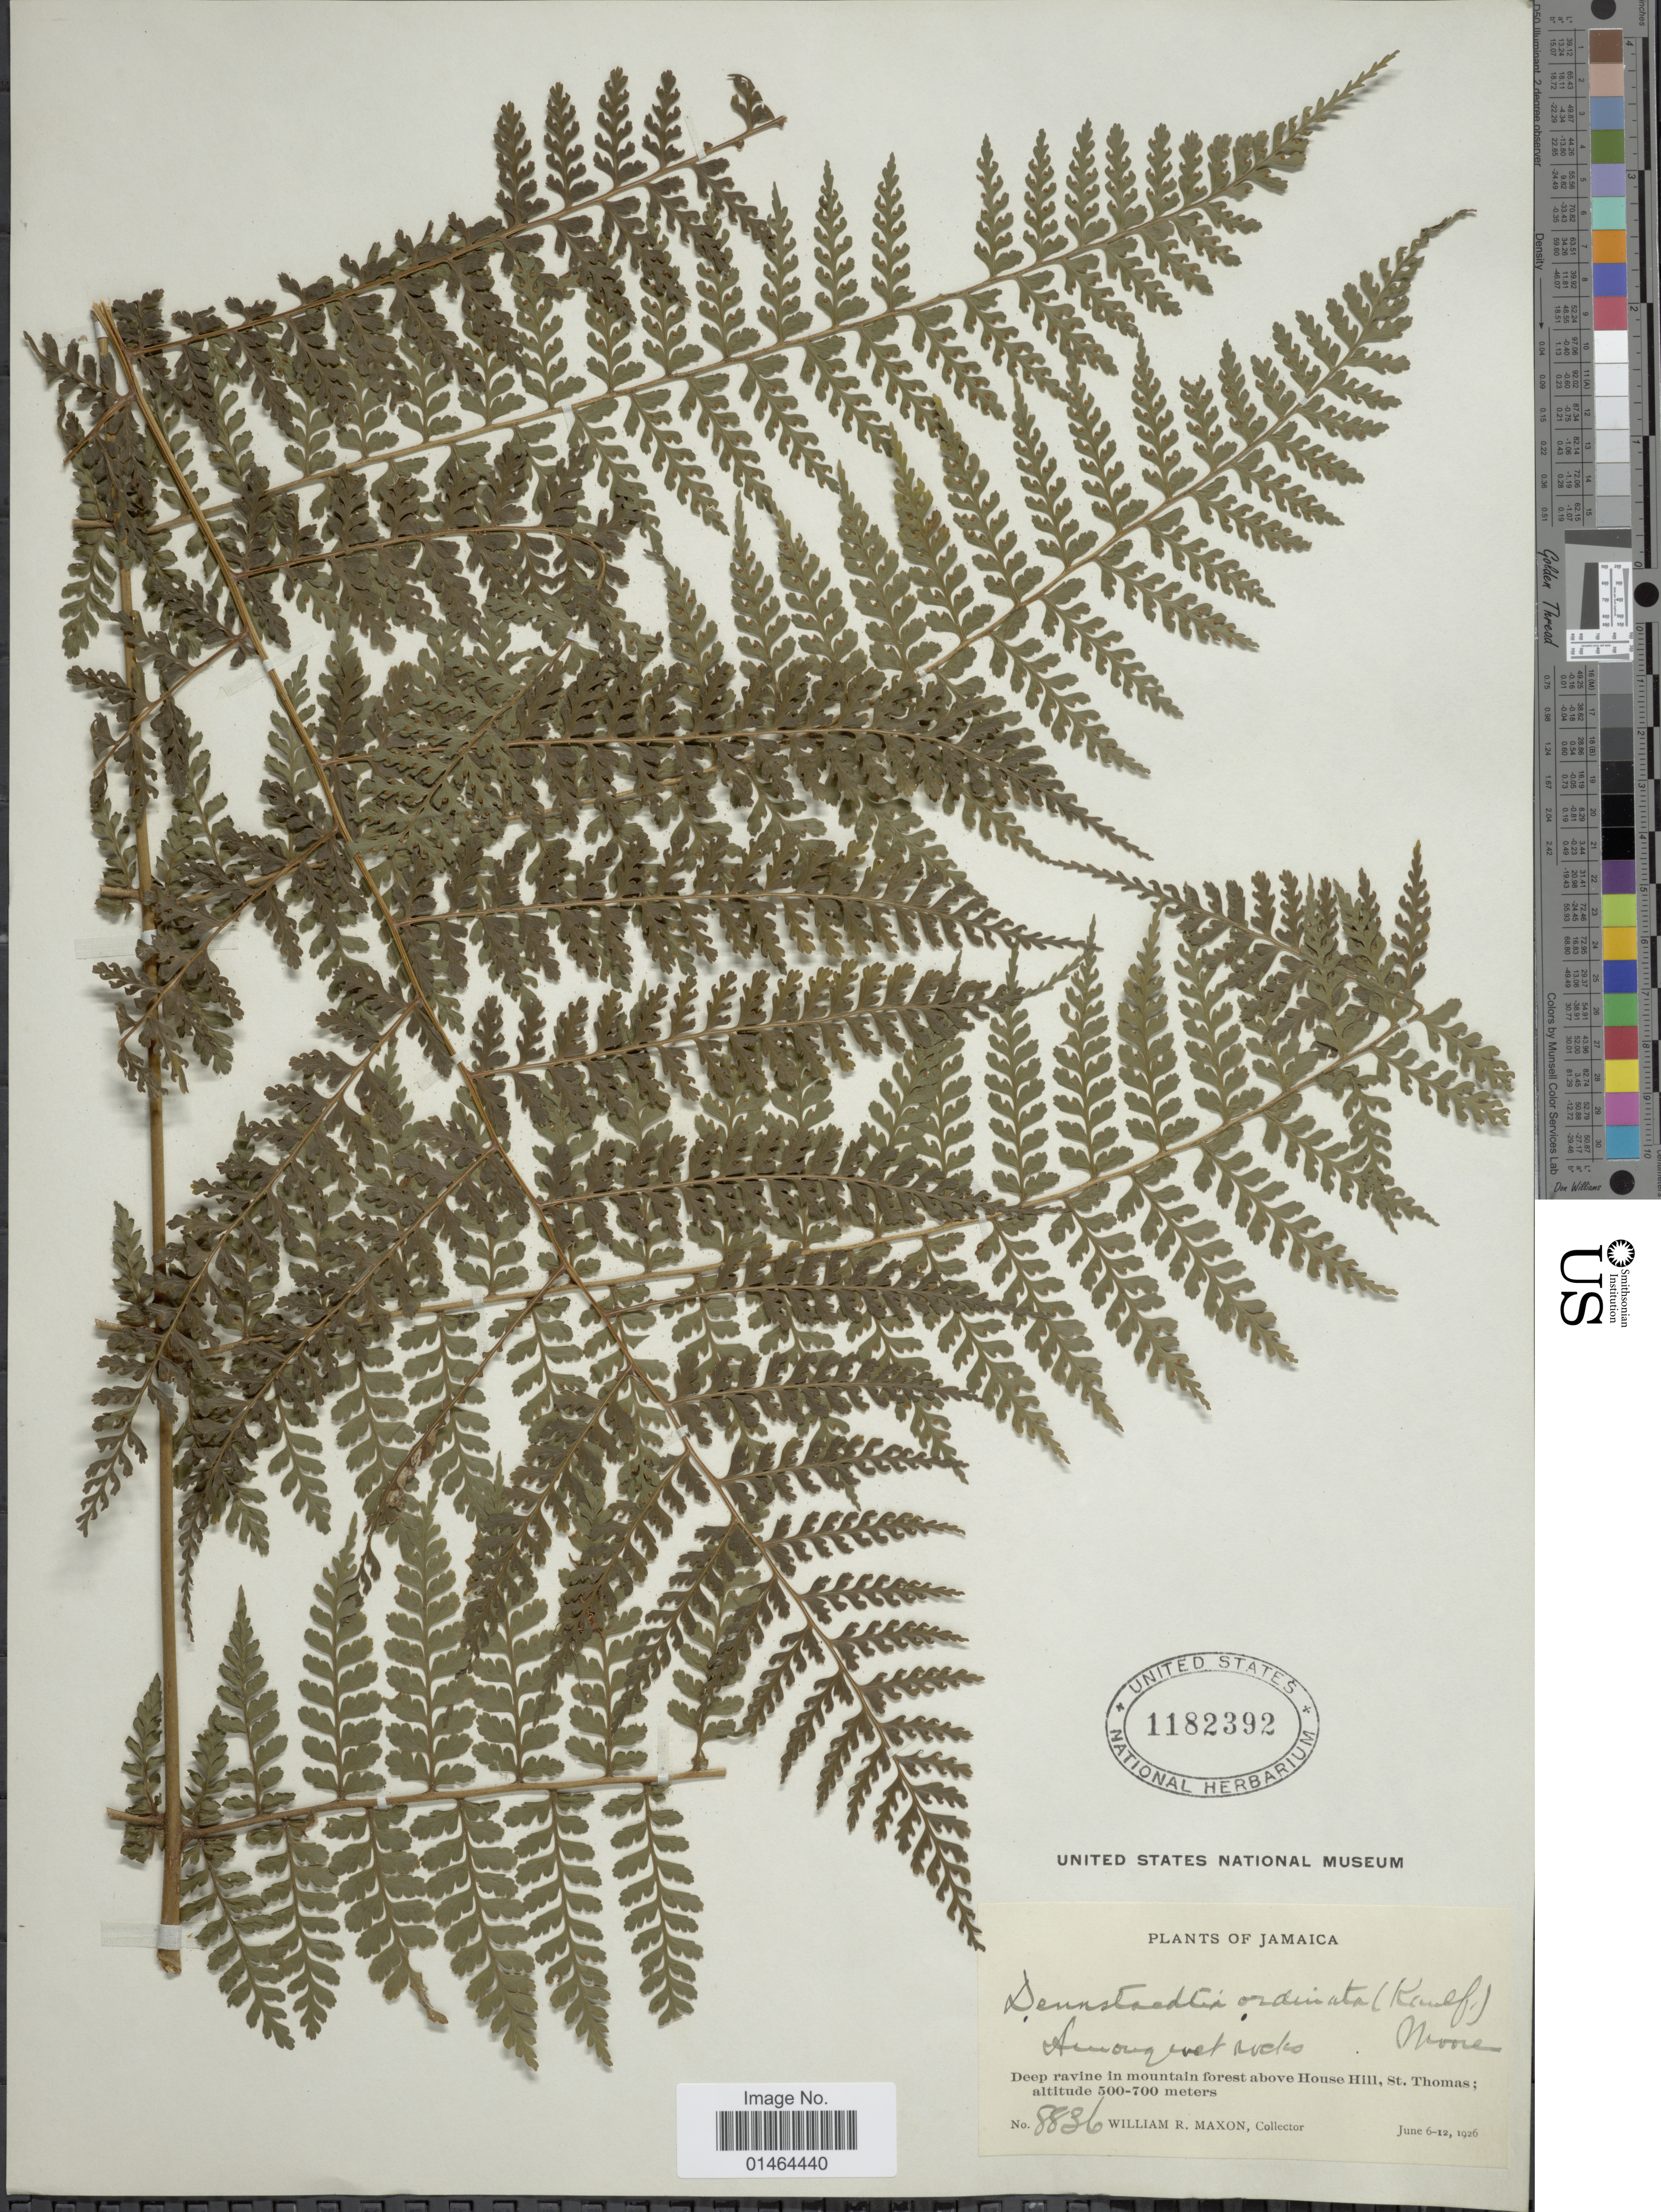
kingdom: Plantae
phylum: Tracheophyta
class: Polypodiopsida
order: Polypodiales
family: Dennstaedtiaceae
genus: Dennstaedtia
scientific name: Dennstaedtia dissecta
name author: (Sw.) T. Moore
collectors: W. R. Maxon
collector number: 8836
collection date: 1926-06-06/1926-06-12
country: Jamaica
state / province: Saint Thomas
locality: Deep ravine in mountain forest above House Hill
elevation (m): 500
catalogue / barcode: US 1182392